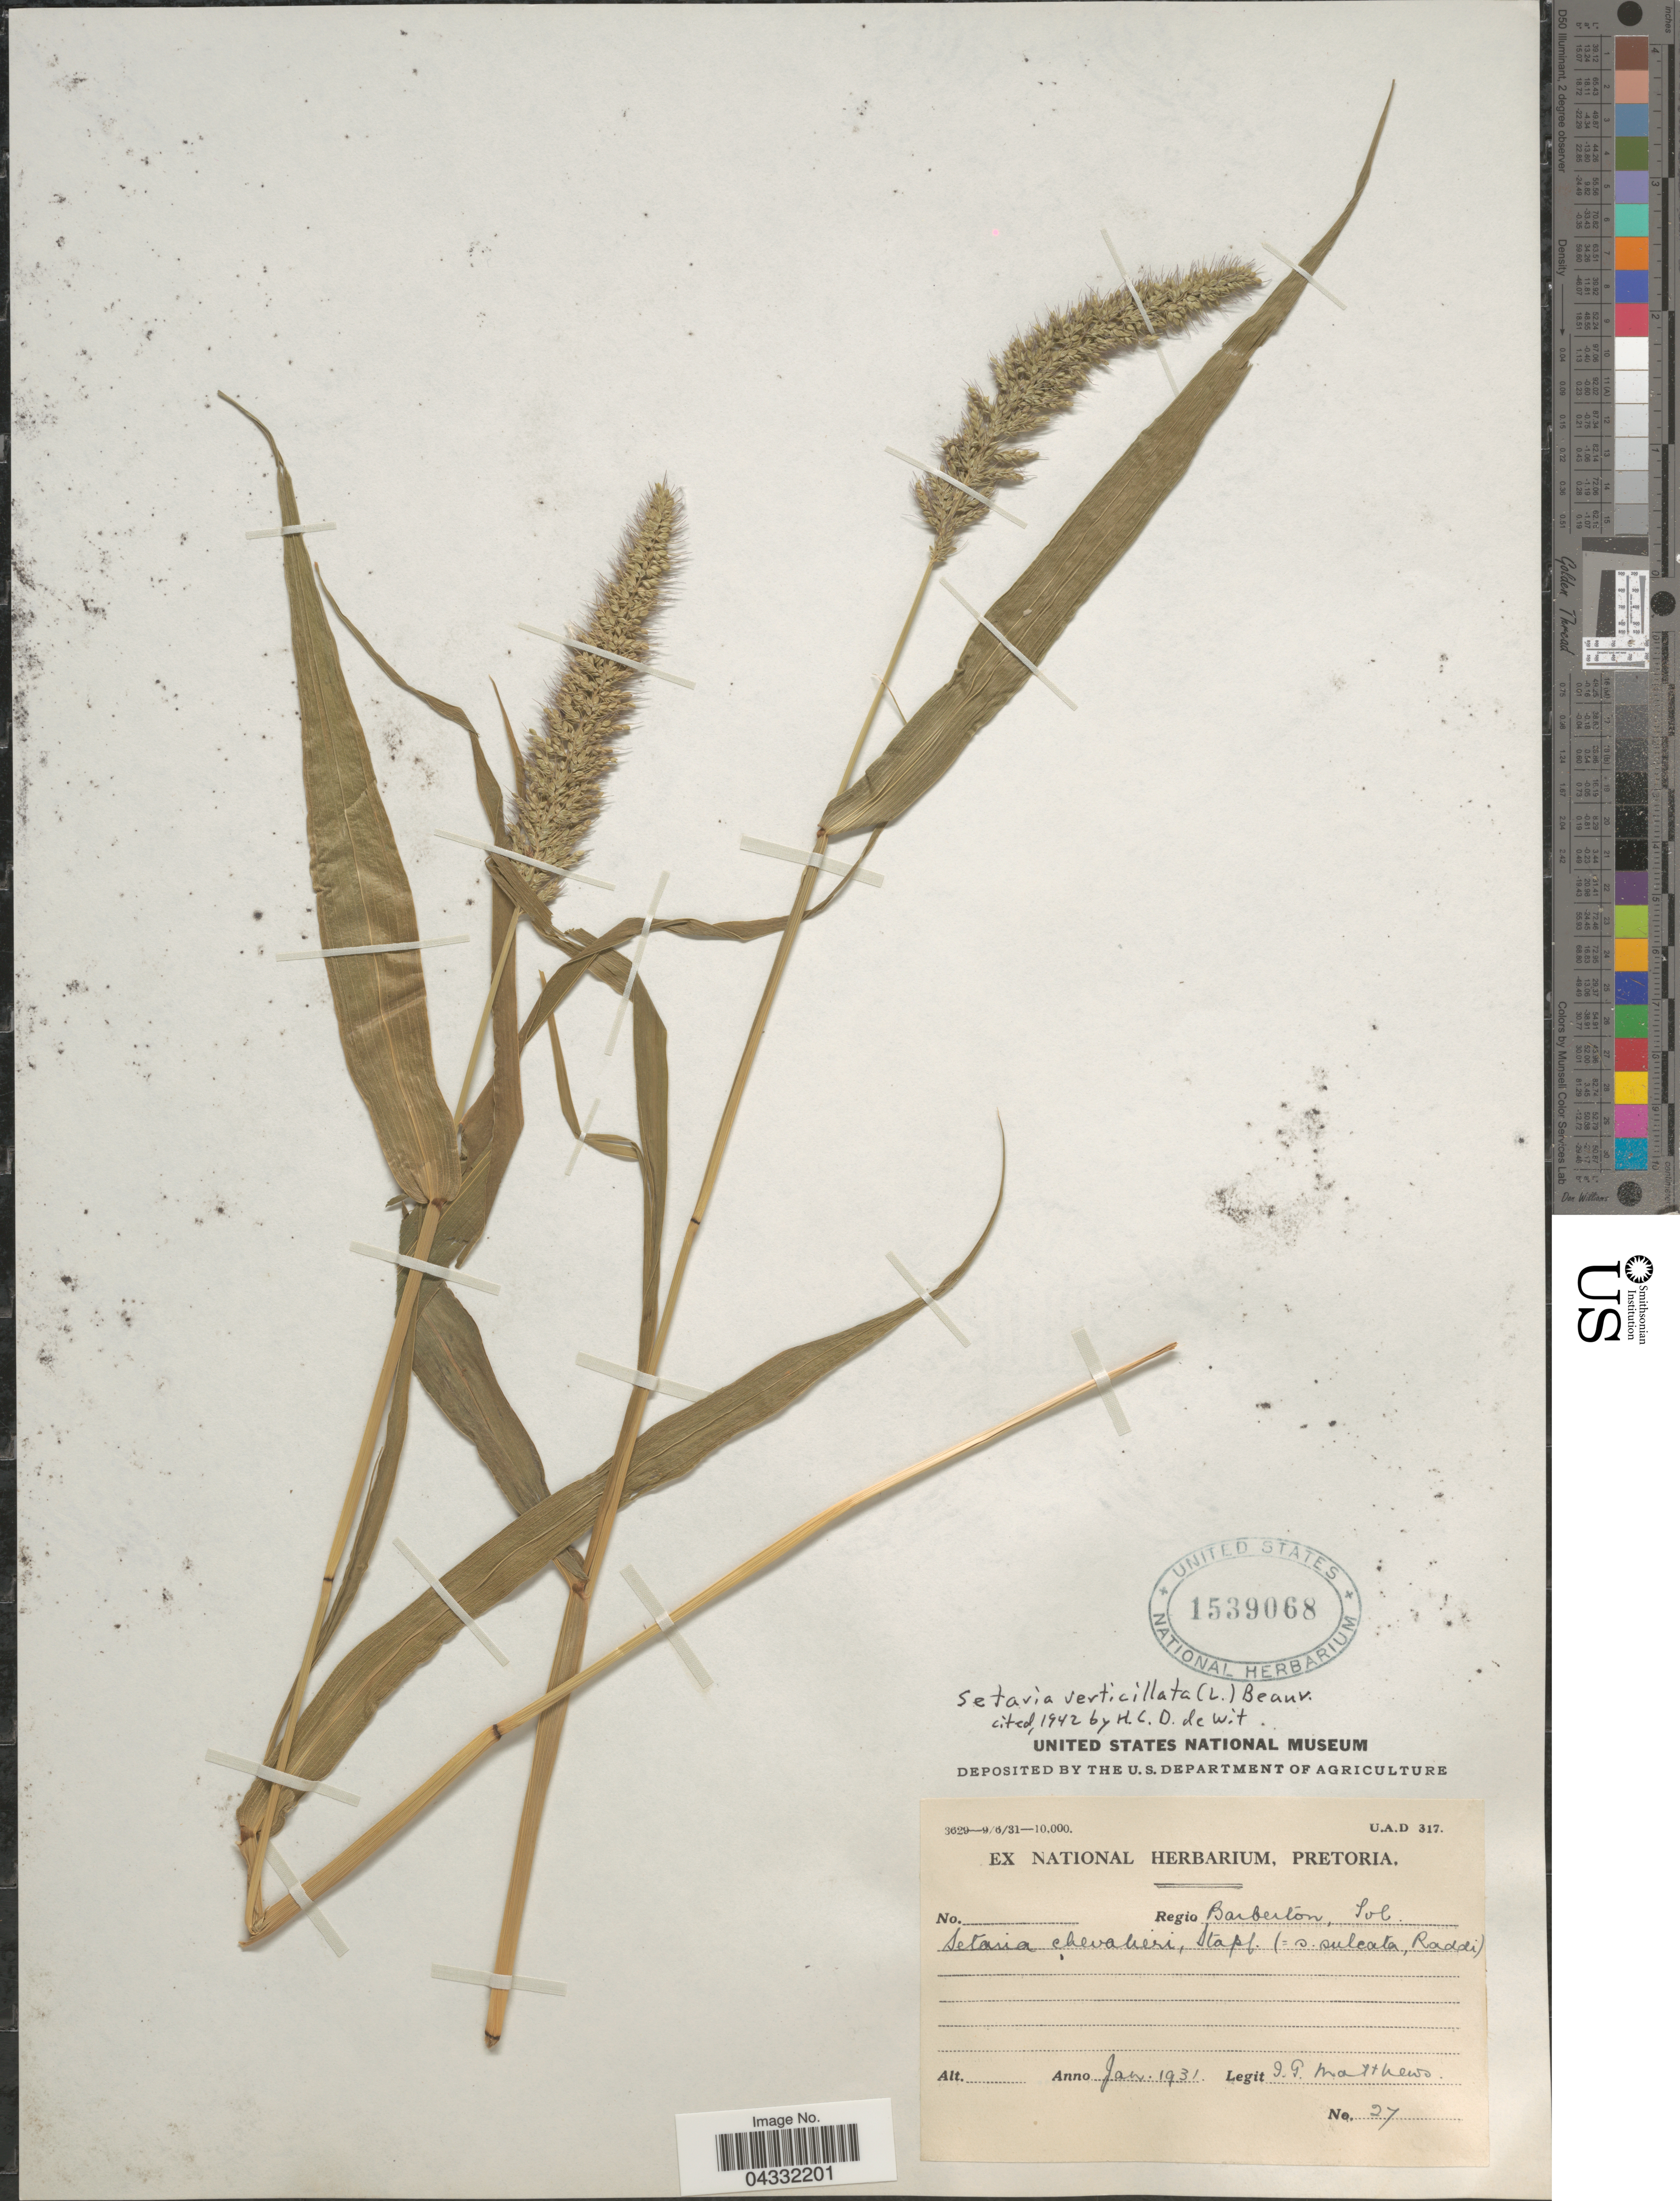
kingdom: Plantae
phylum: Tracheophyta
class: Liliopsida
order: Poales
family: Poaceae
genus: Setaria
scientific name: Setaria verticillata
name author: (L.) P. Beauv.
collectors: I. Matthews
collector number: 27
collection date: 1931-01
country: South Africa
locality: Regio Barberton, Tvl.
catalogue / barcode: US 1539068